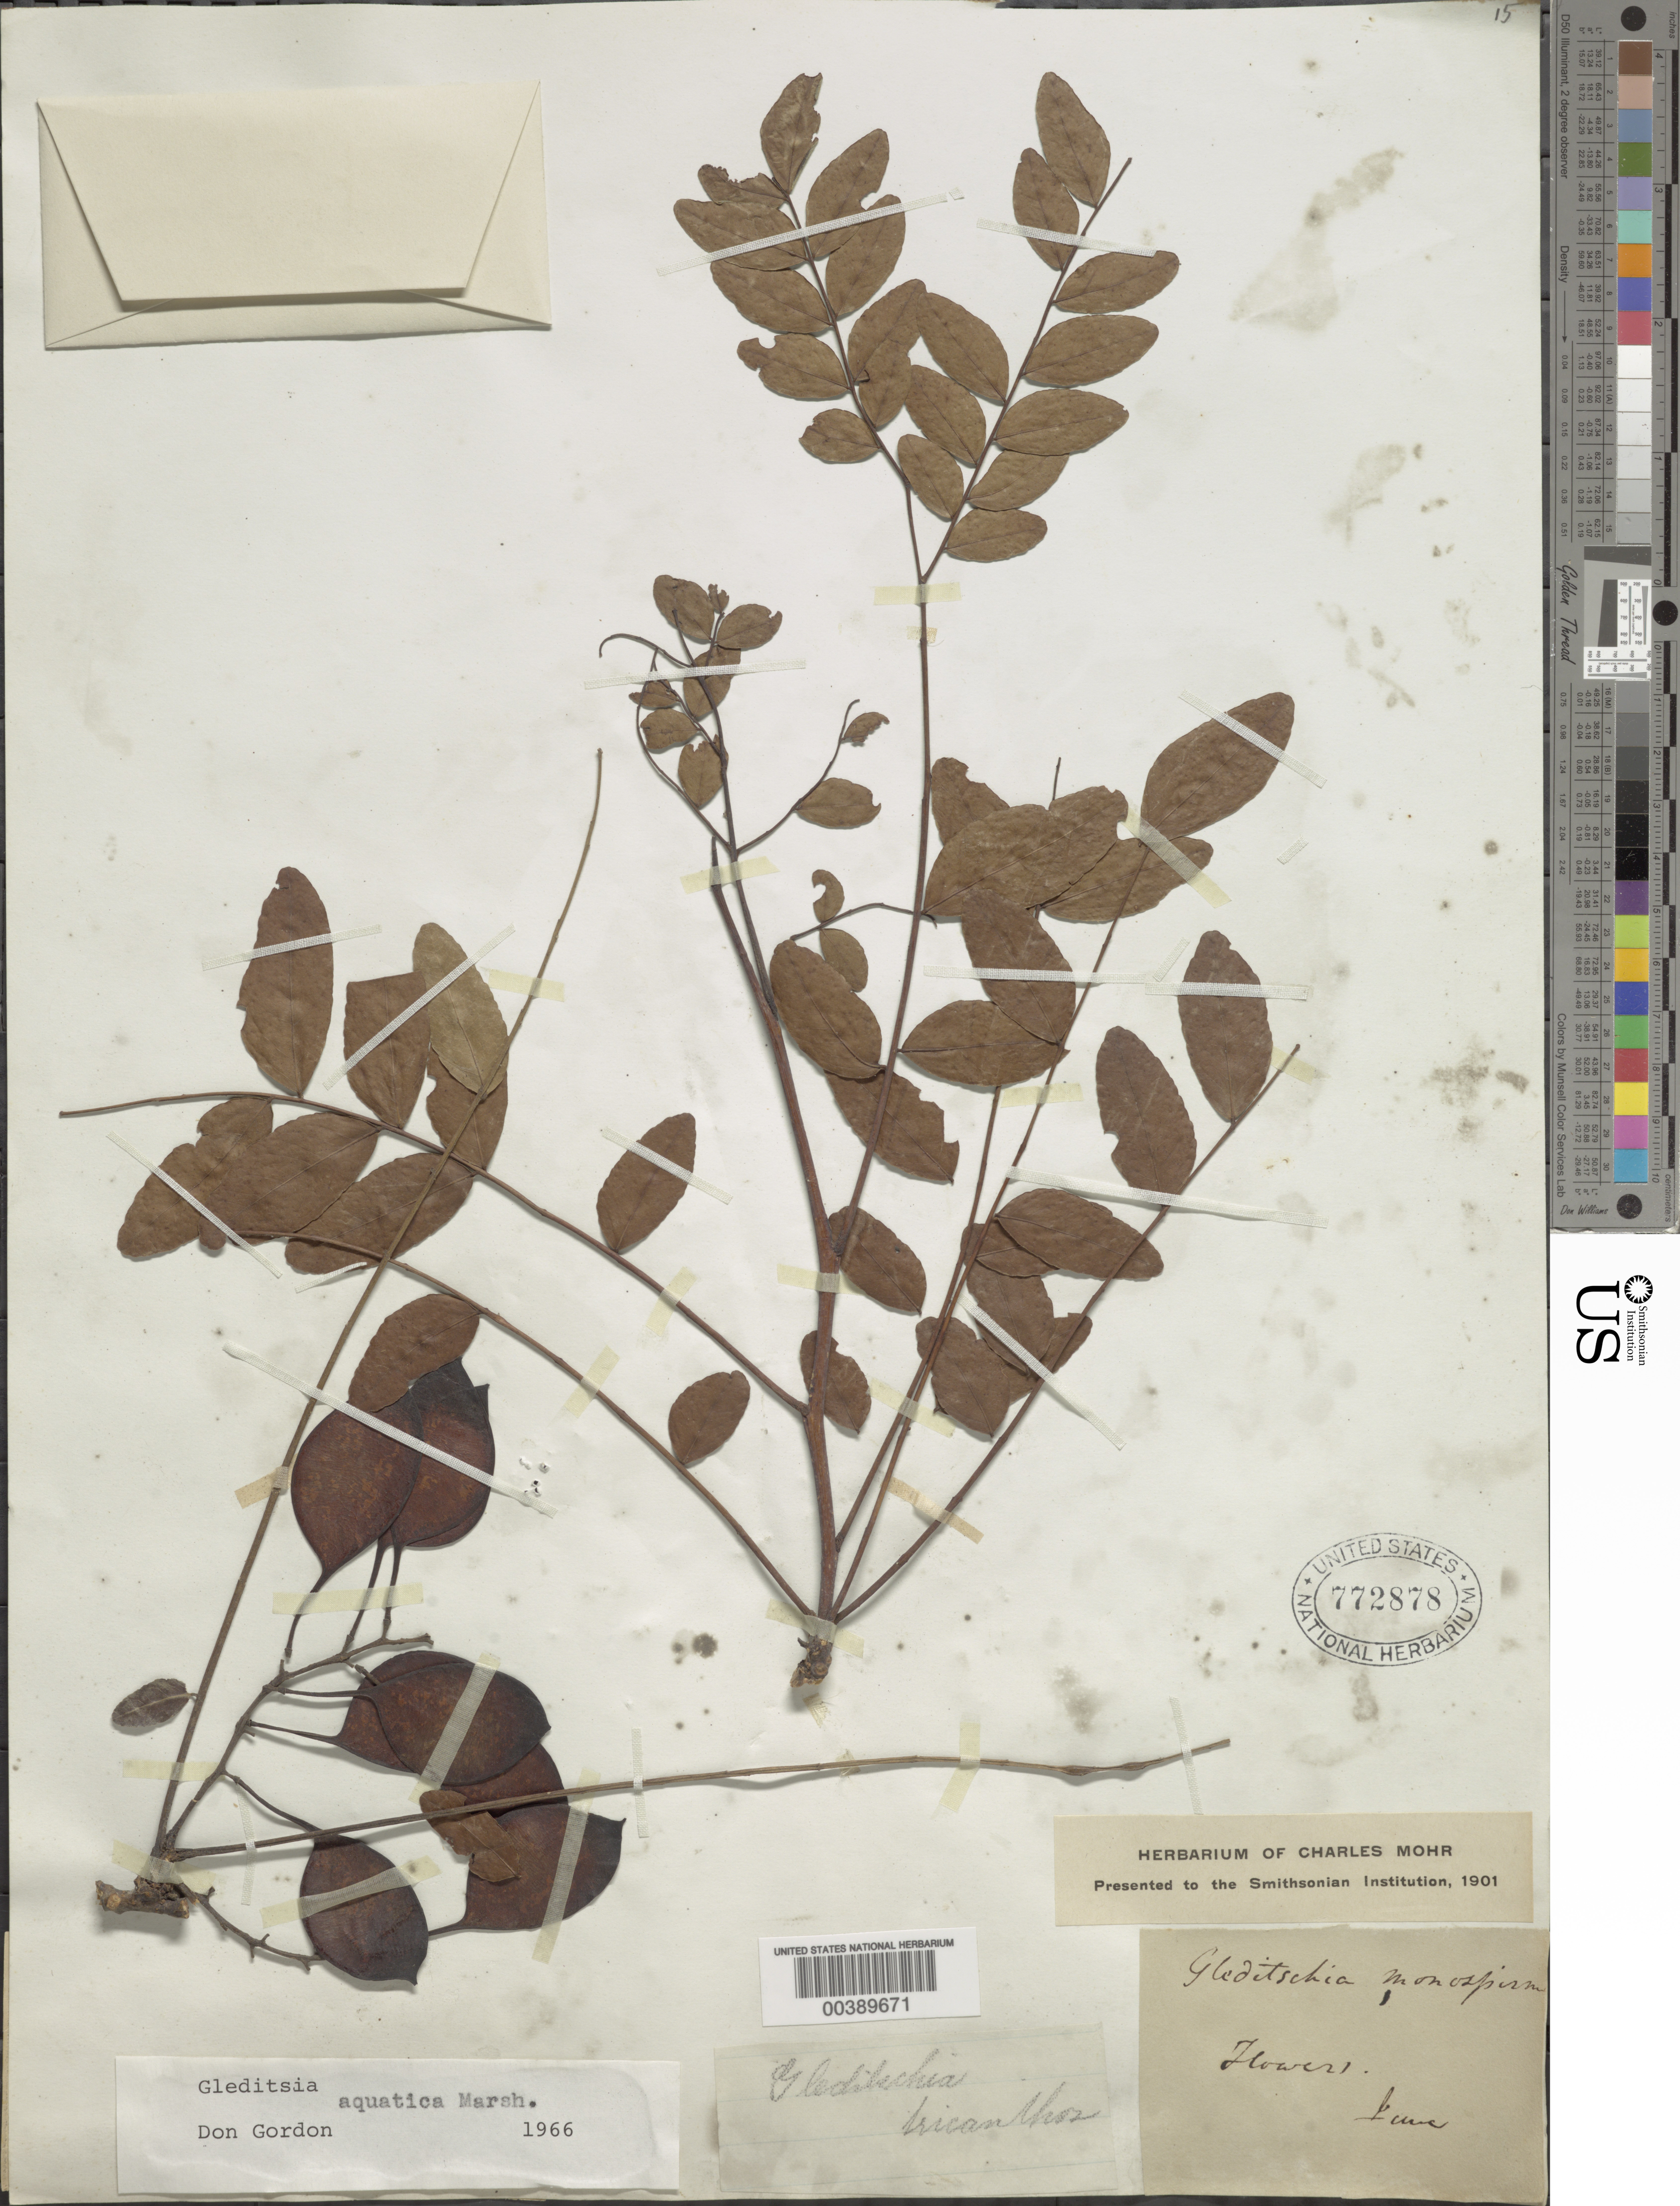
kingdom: Plantae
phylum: Tracheophyta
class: Magnoliopsida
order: Fabales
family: Fabaceae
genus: Gleditsia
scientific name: Gleditsia aquatica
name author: Marshall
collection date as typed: Jun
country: United States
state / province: Washington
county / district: Spokane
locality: Spokane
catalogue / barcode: US 772878